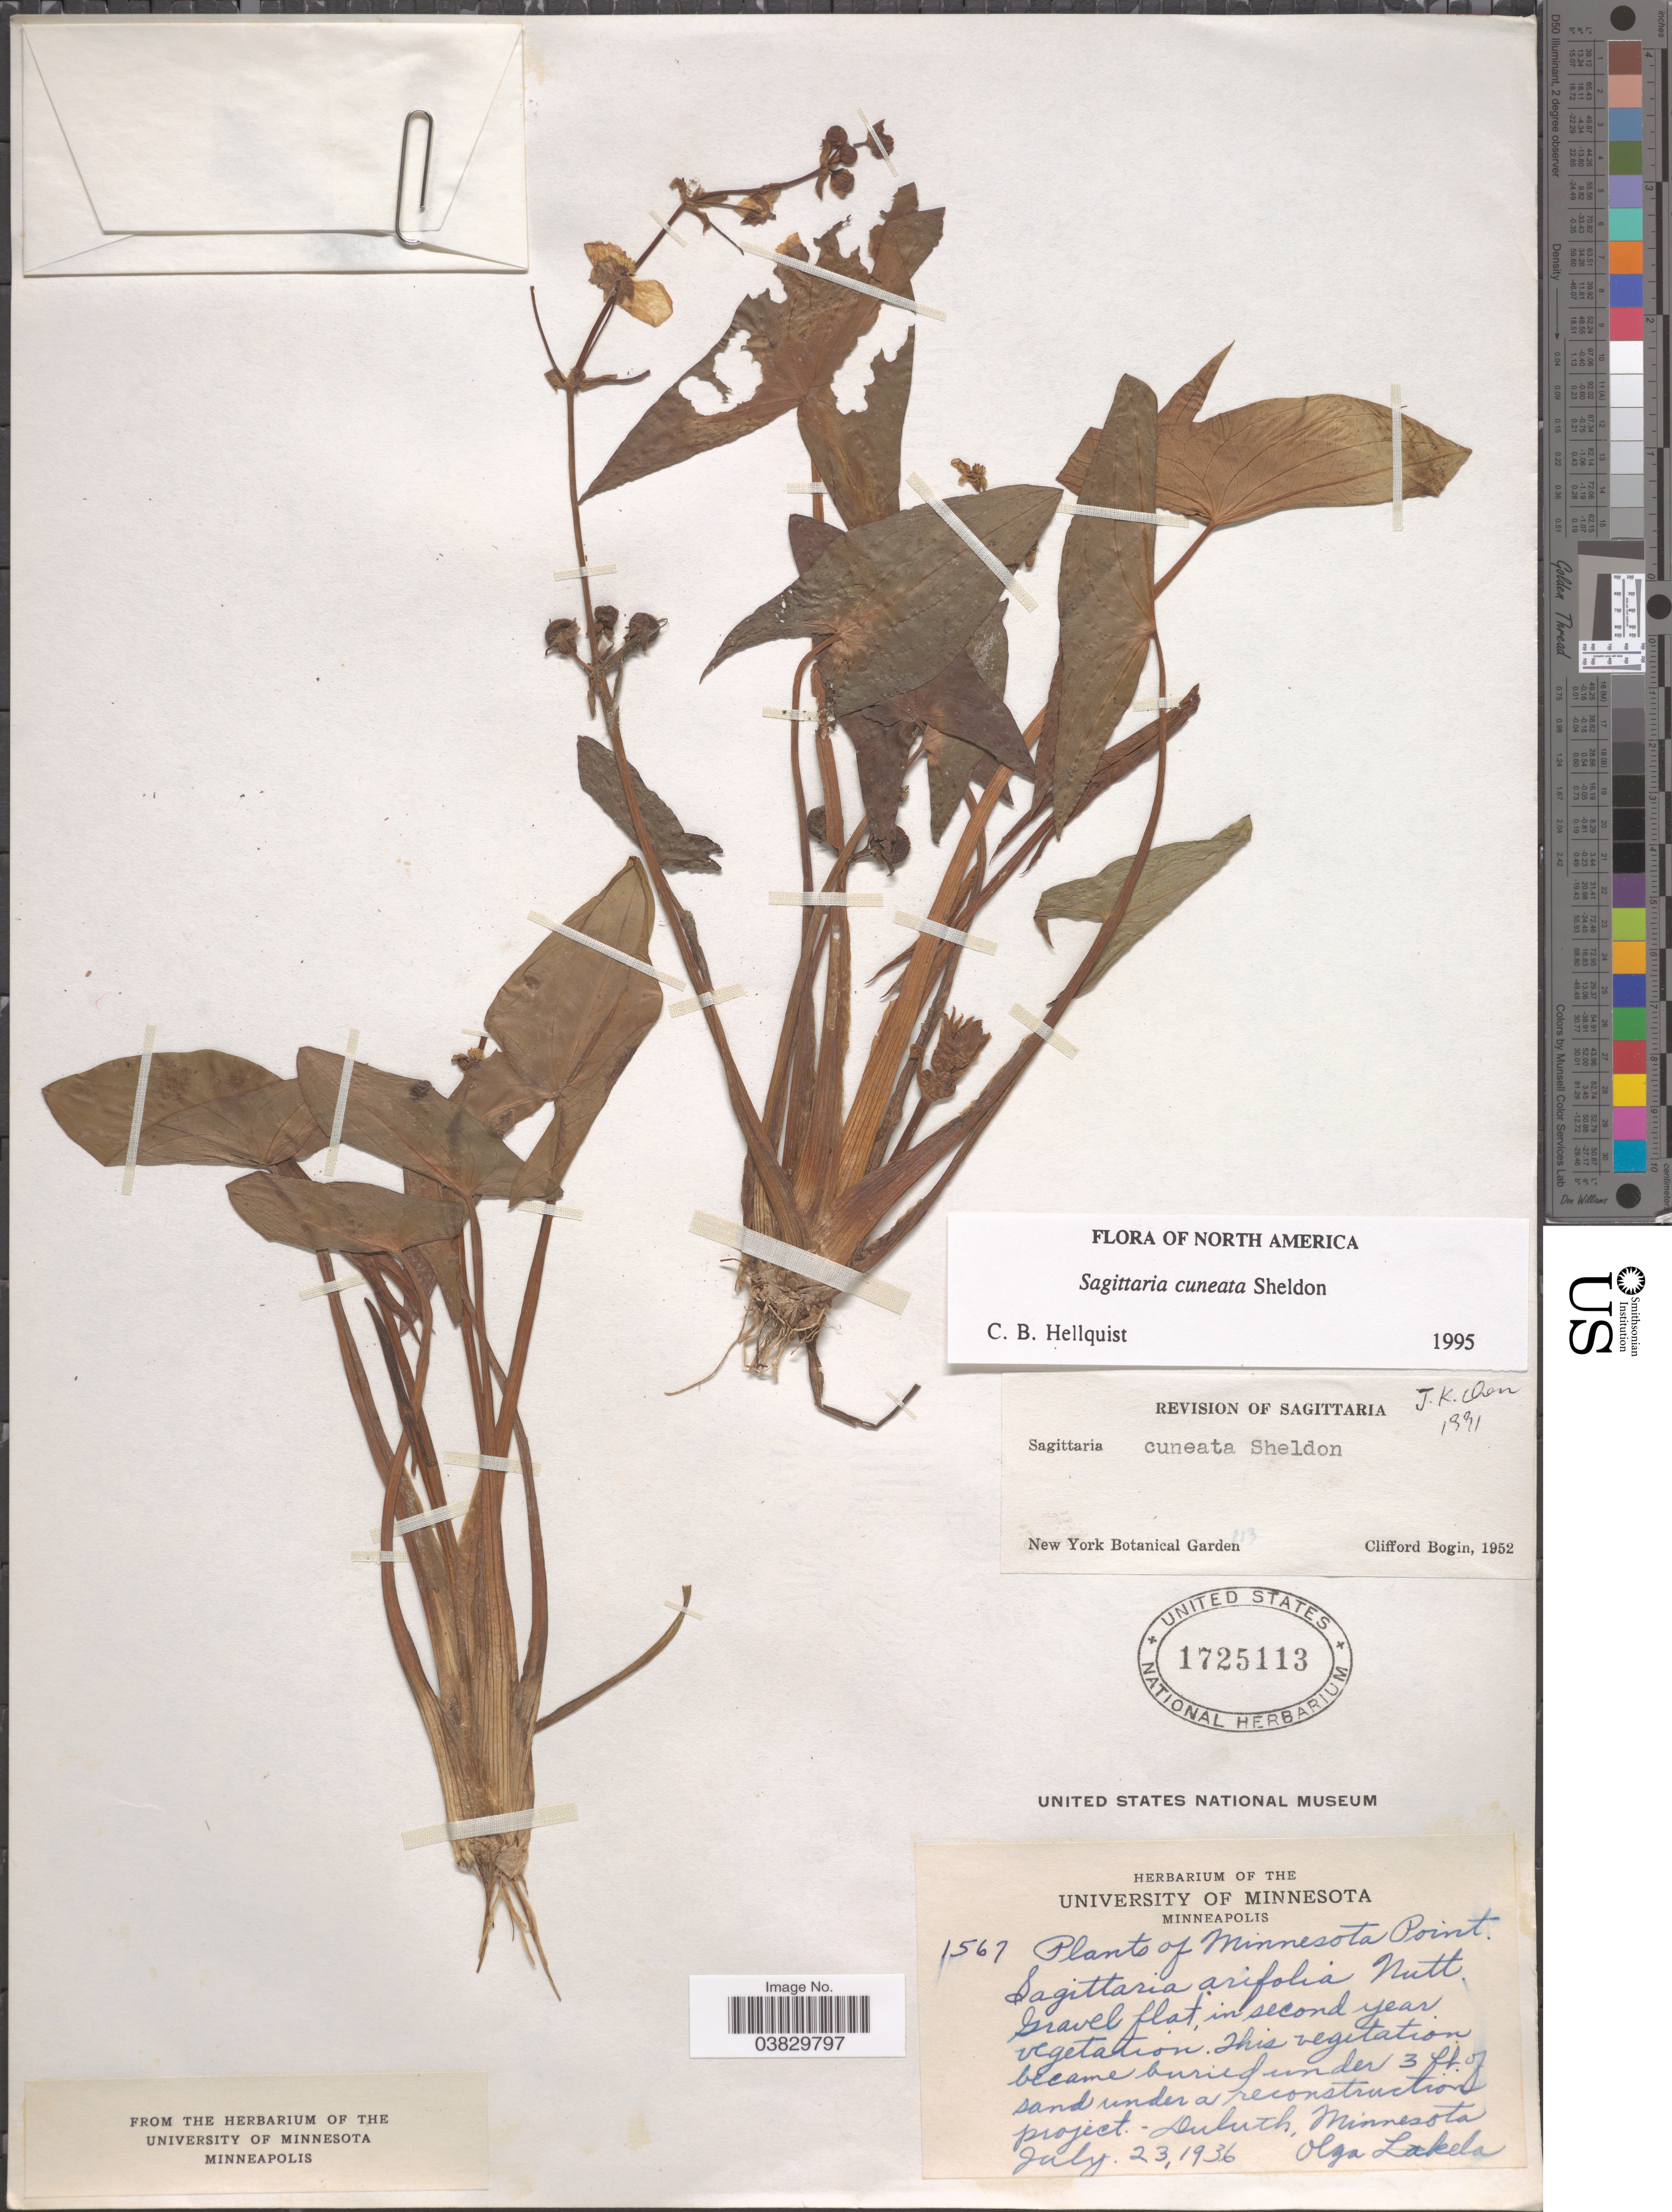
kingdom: Plantae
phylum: Tracheophyta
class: Liliopsida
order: Alismatales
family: Alismataceae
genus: Sagittaria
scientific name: Sagittaria cuneata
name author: E. Sheld.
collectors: O. K. Lakela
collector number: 1567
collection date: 1936-07-23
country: United States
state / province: Minnesota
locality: Minnesota Point. Duluth.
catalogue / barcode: US 1725113